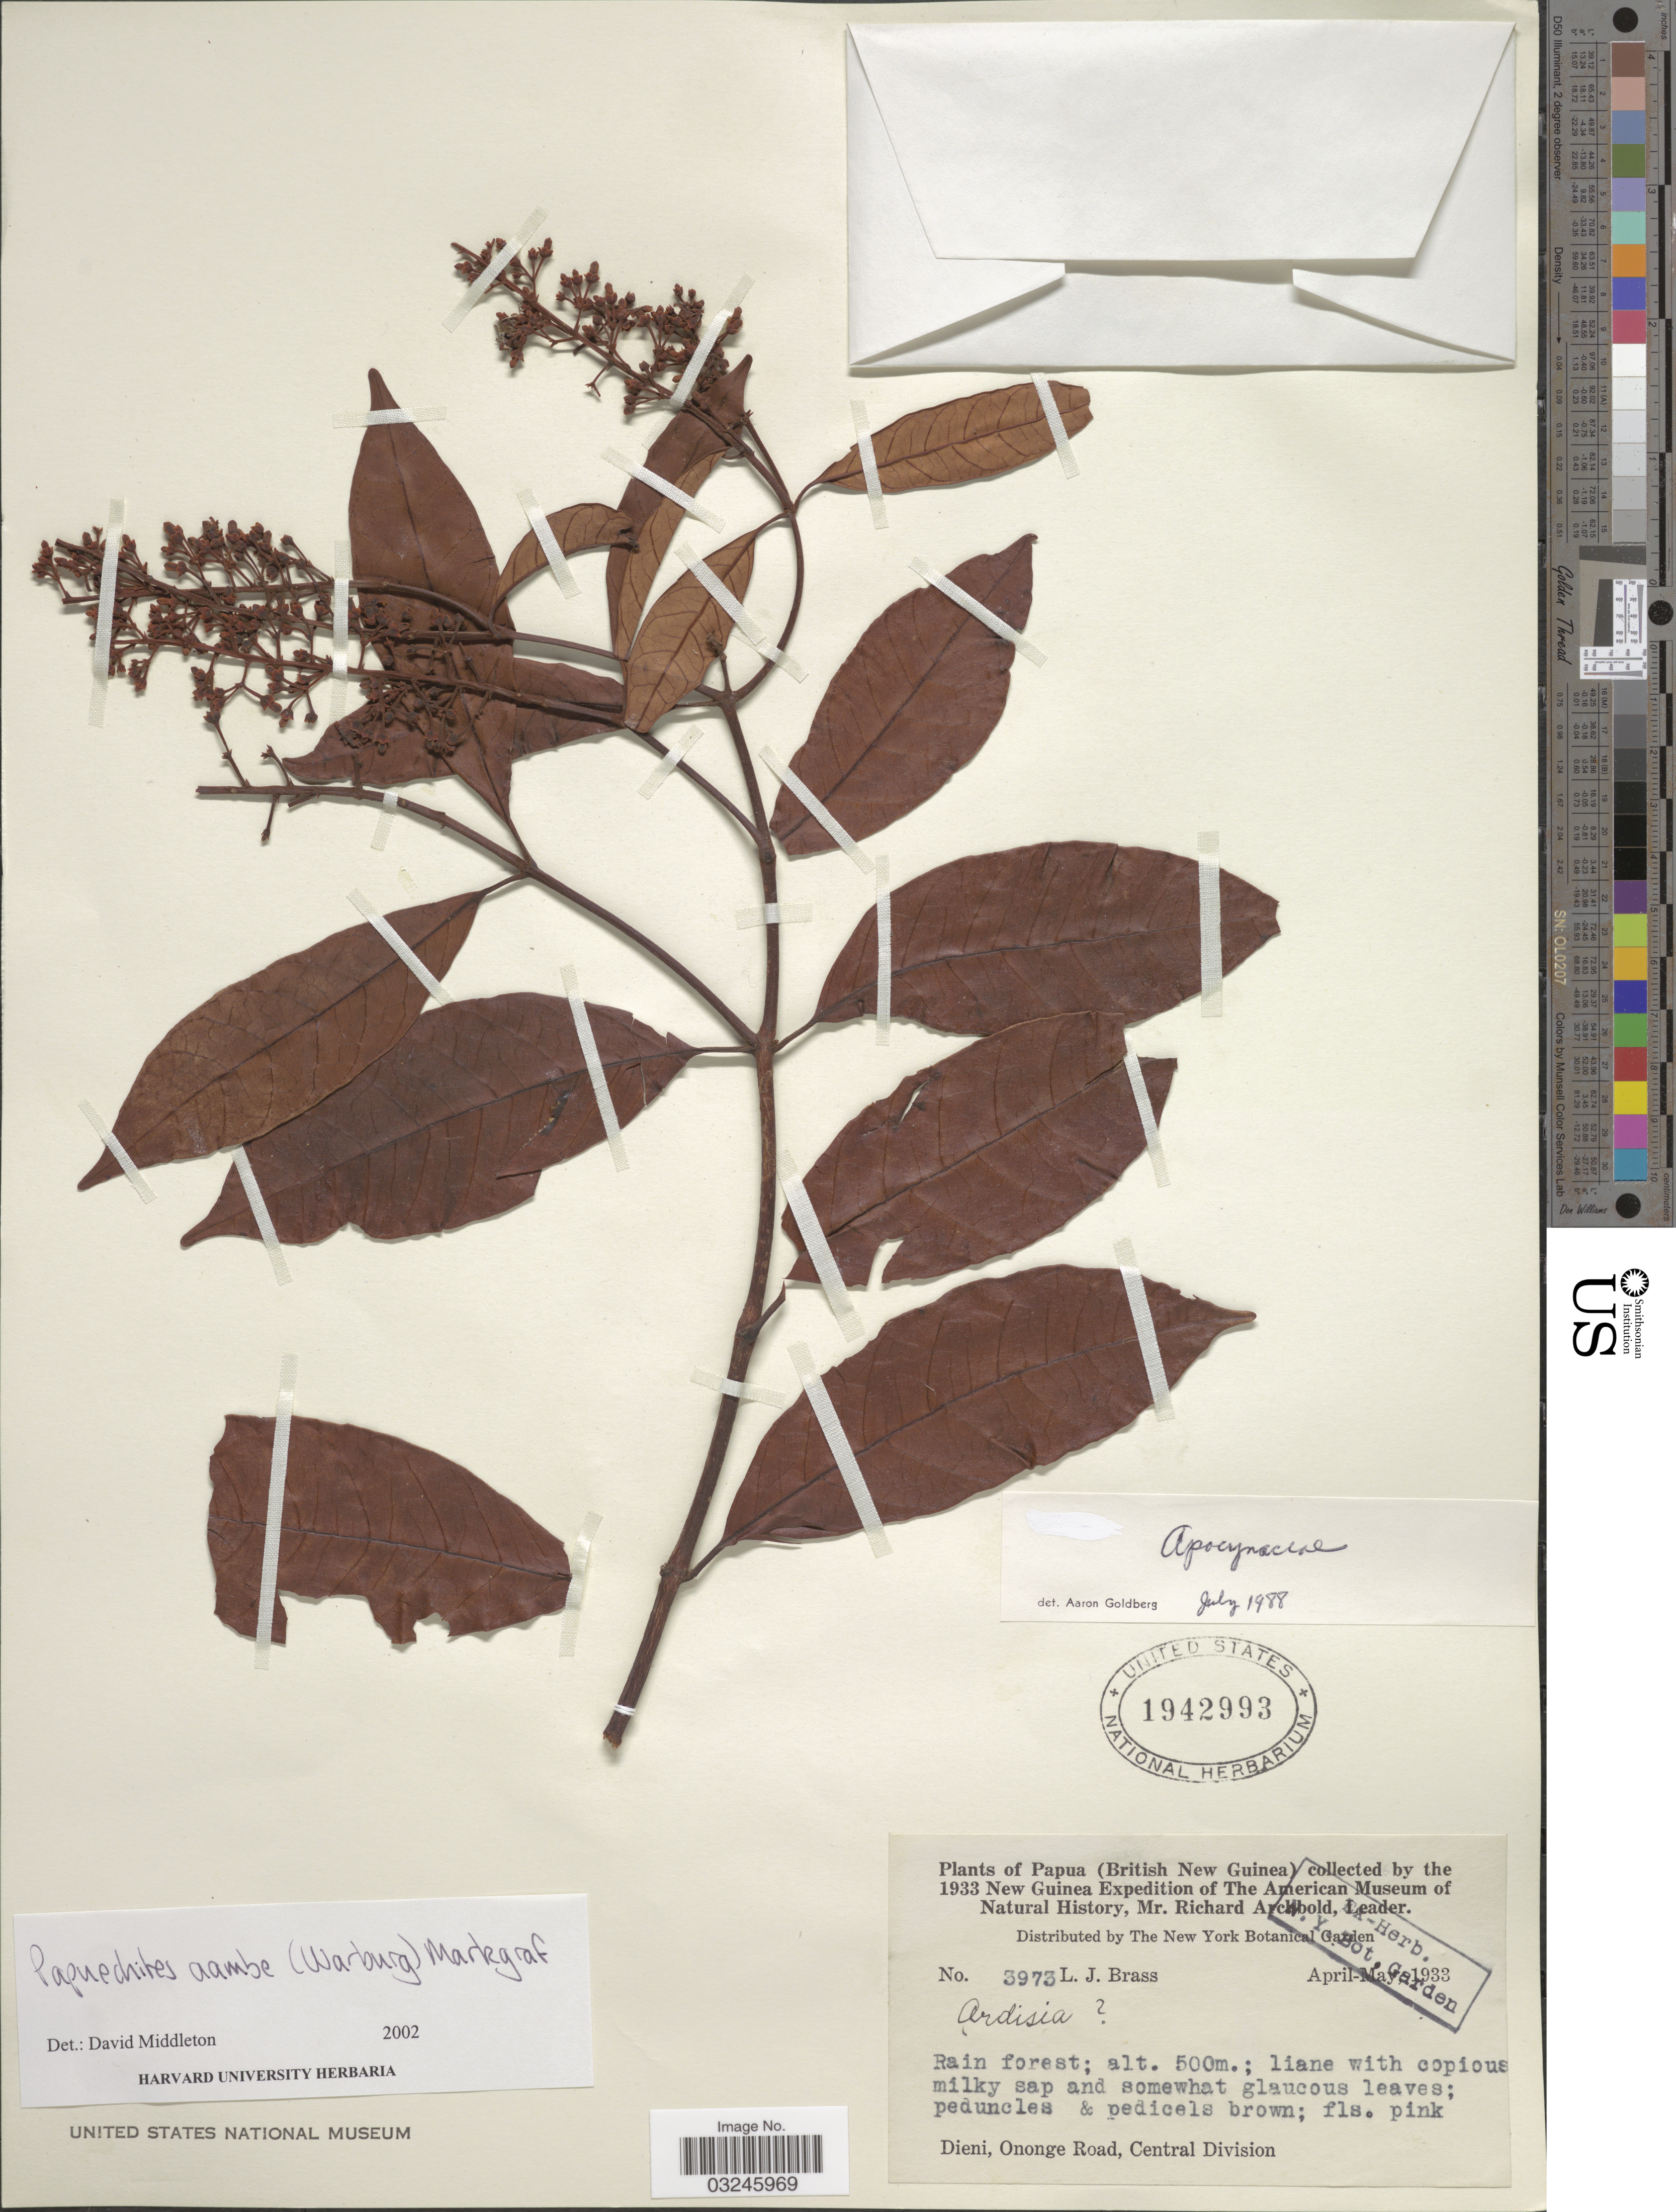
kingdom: Plantae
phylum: Tracheophyta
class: Magnoliopsida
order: Gentianales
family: Apocynaceae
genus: Papuechites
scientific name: Papuechites aambe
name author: (Warb.) Markgr.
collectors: L. J. Brass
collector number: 3973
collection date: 1933-04/1933-05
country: Papua New Guinea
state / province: Central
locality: Papua (British New Guinea), Dieni, Ononge Road, Central Division.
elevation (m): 500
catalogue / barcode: US 1942993